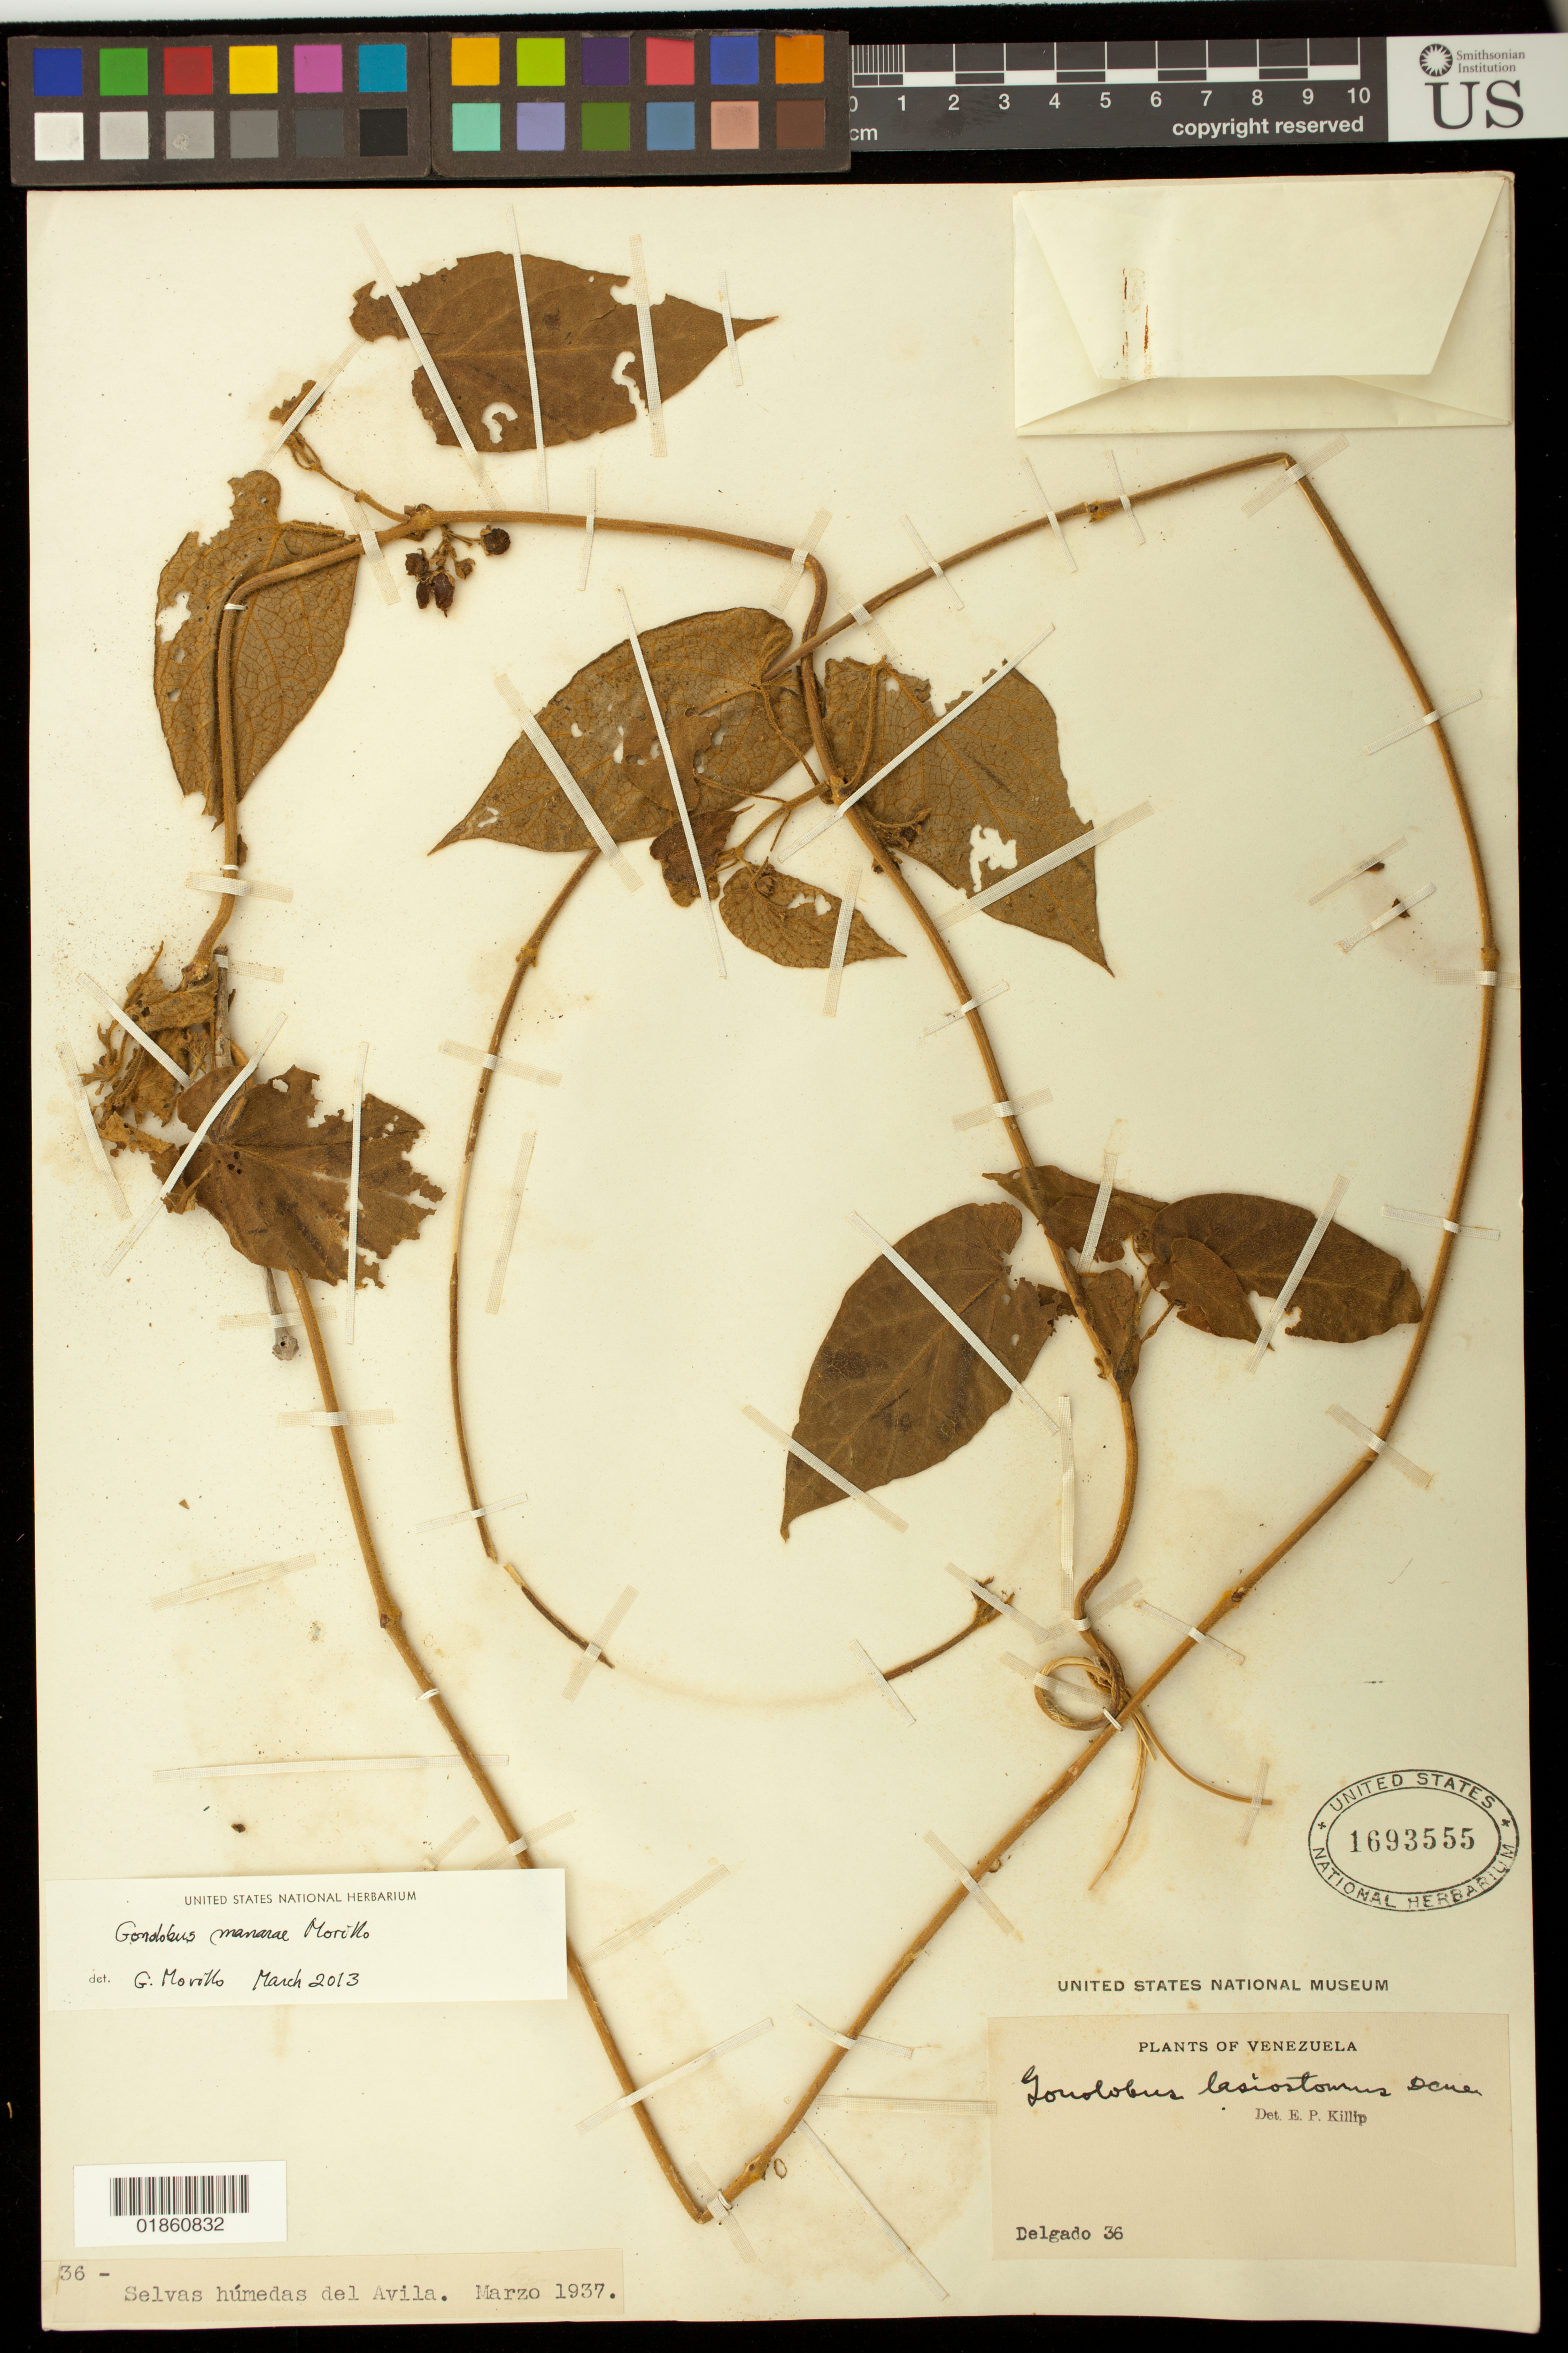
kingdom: Plantae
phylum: Tracheophyta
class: Magnoliopsida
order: Gentianales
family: Apocynaceae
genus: Gonolobus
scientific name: Gonolobus manarae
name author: Morillo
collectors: E. Delgado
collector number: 36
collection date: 1937-03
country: Venezuela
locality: Avila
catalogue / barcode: US 1693555